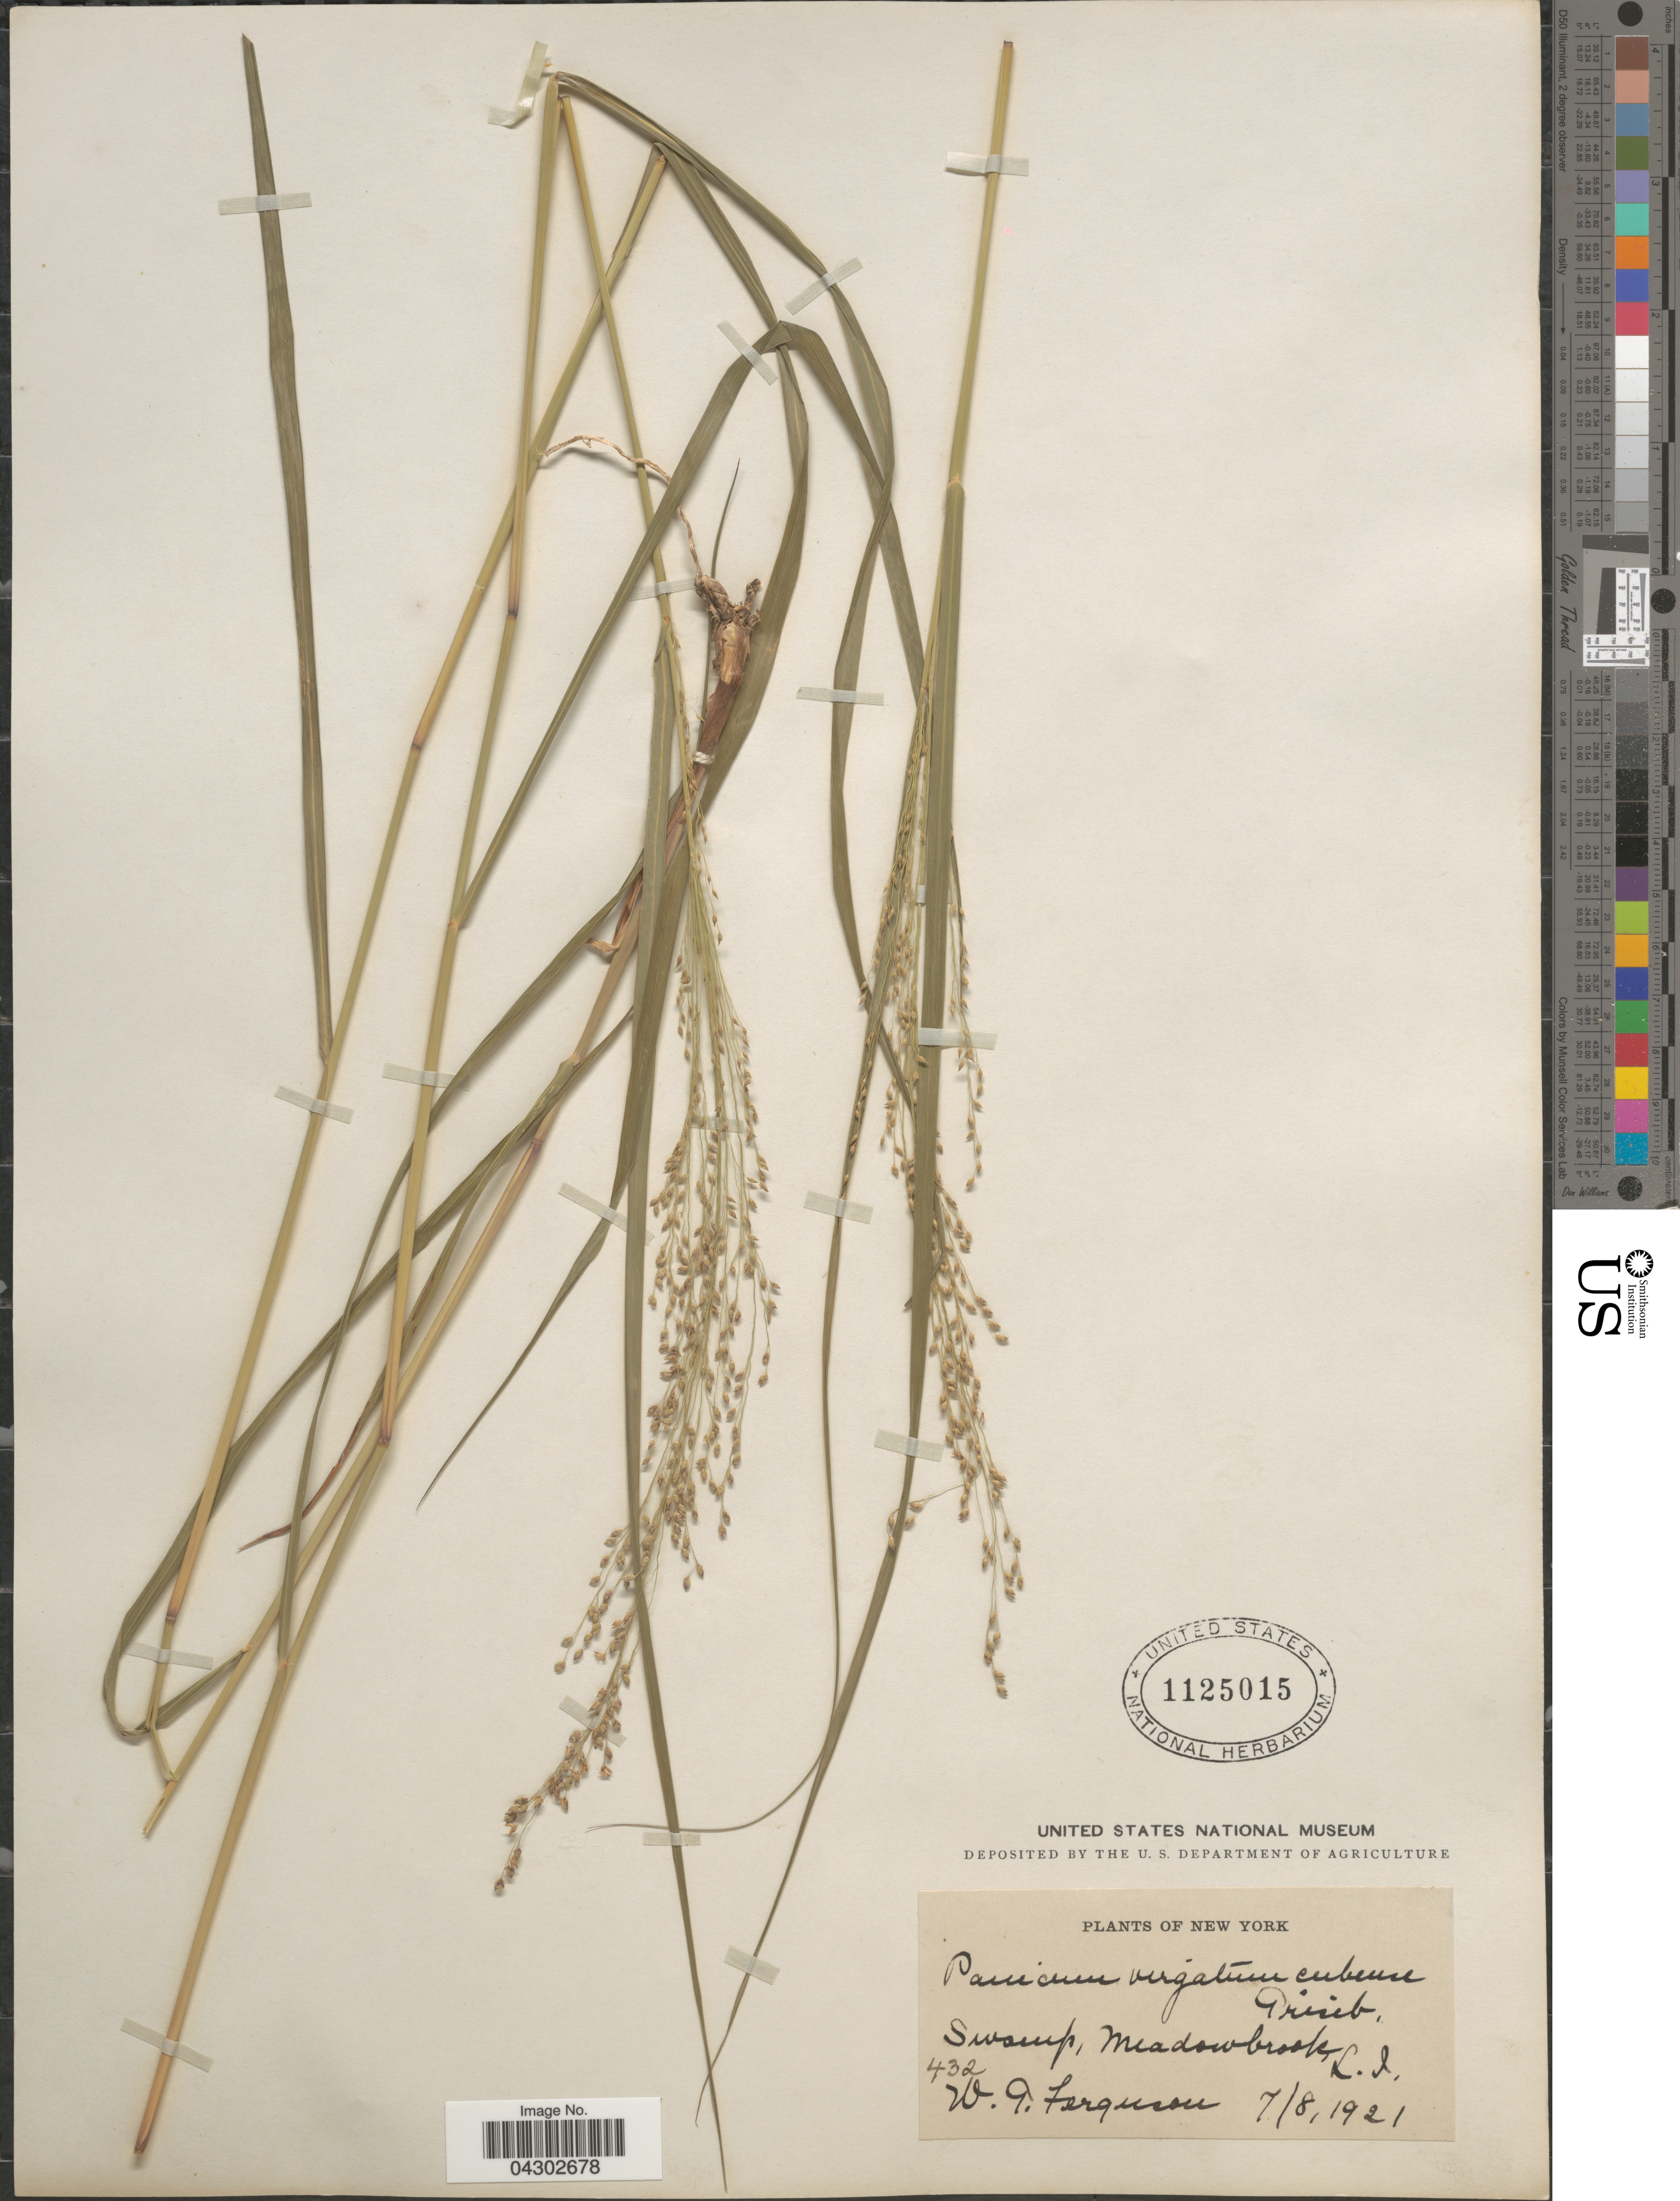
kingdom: Plantae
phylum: Tracheophyta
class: Liliopsida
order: Poales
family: Poaceae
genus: Panicum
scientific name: Panicum virgatum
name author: L.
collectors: W. Ferguson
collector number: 432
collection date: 1921-07-08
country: United States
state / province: New York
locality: Swamp, Meadowbrook, L. I.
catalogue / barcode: US 1125015